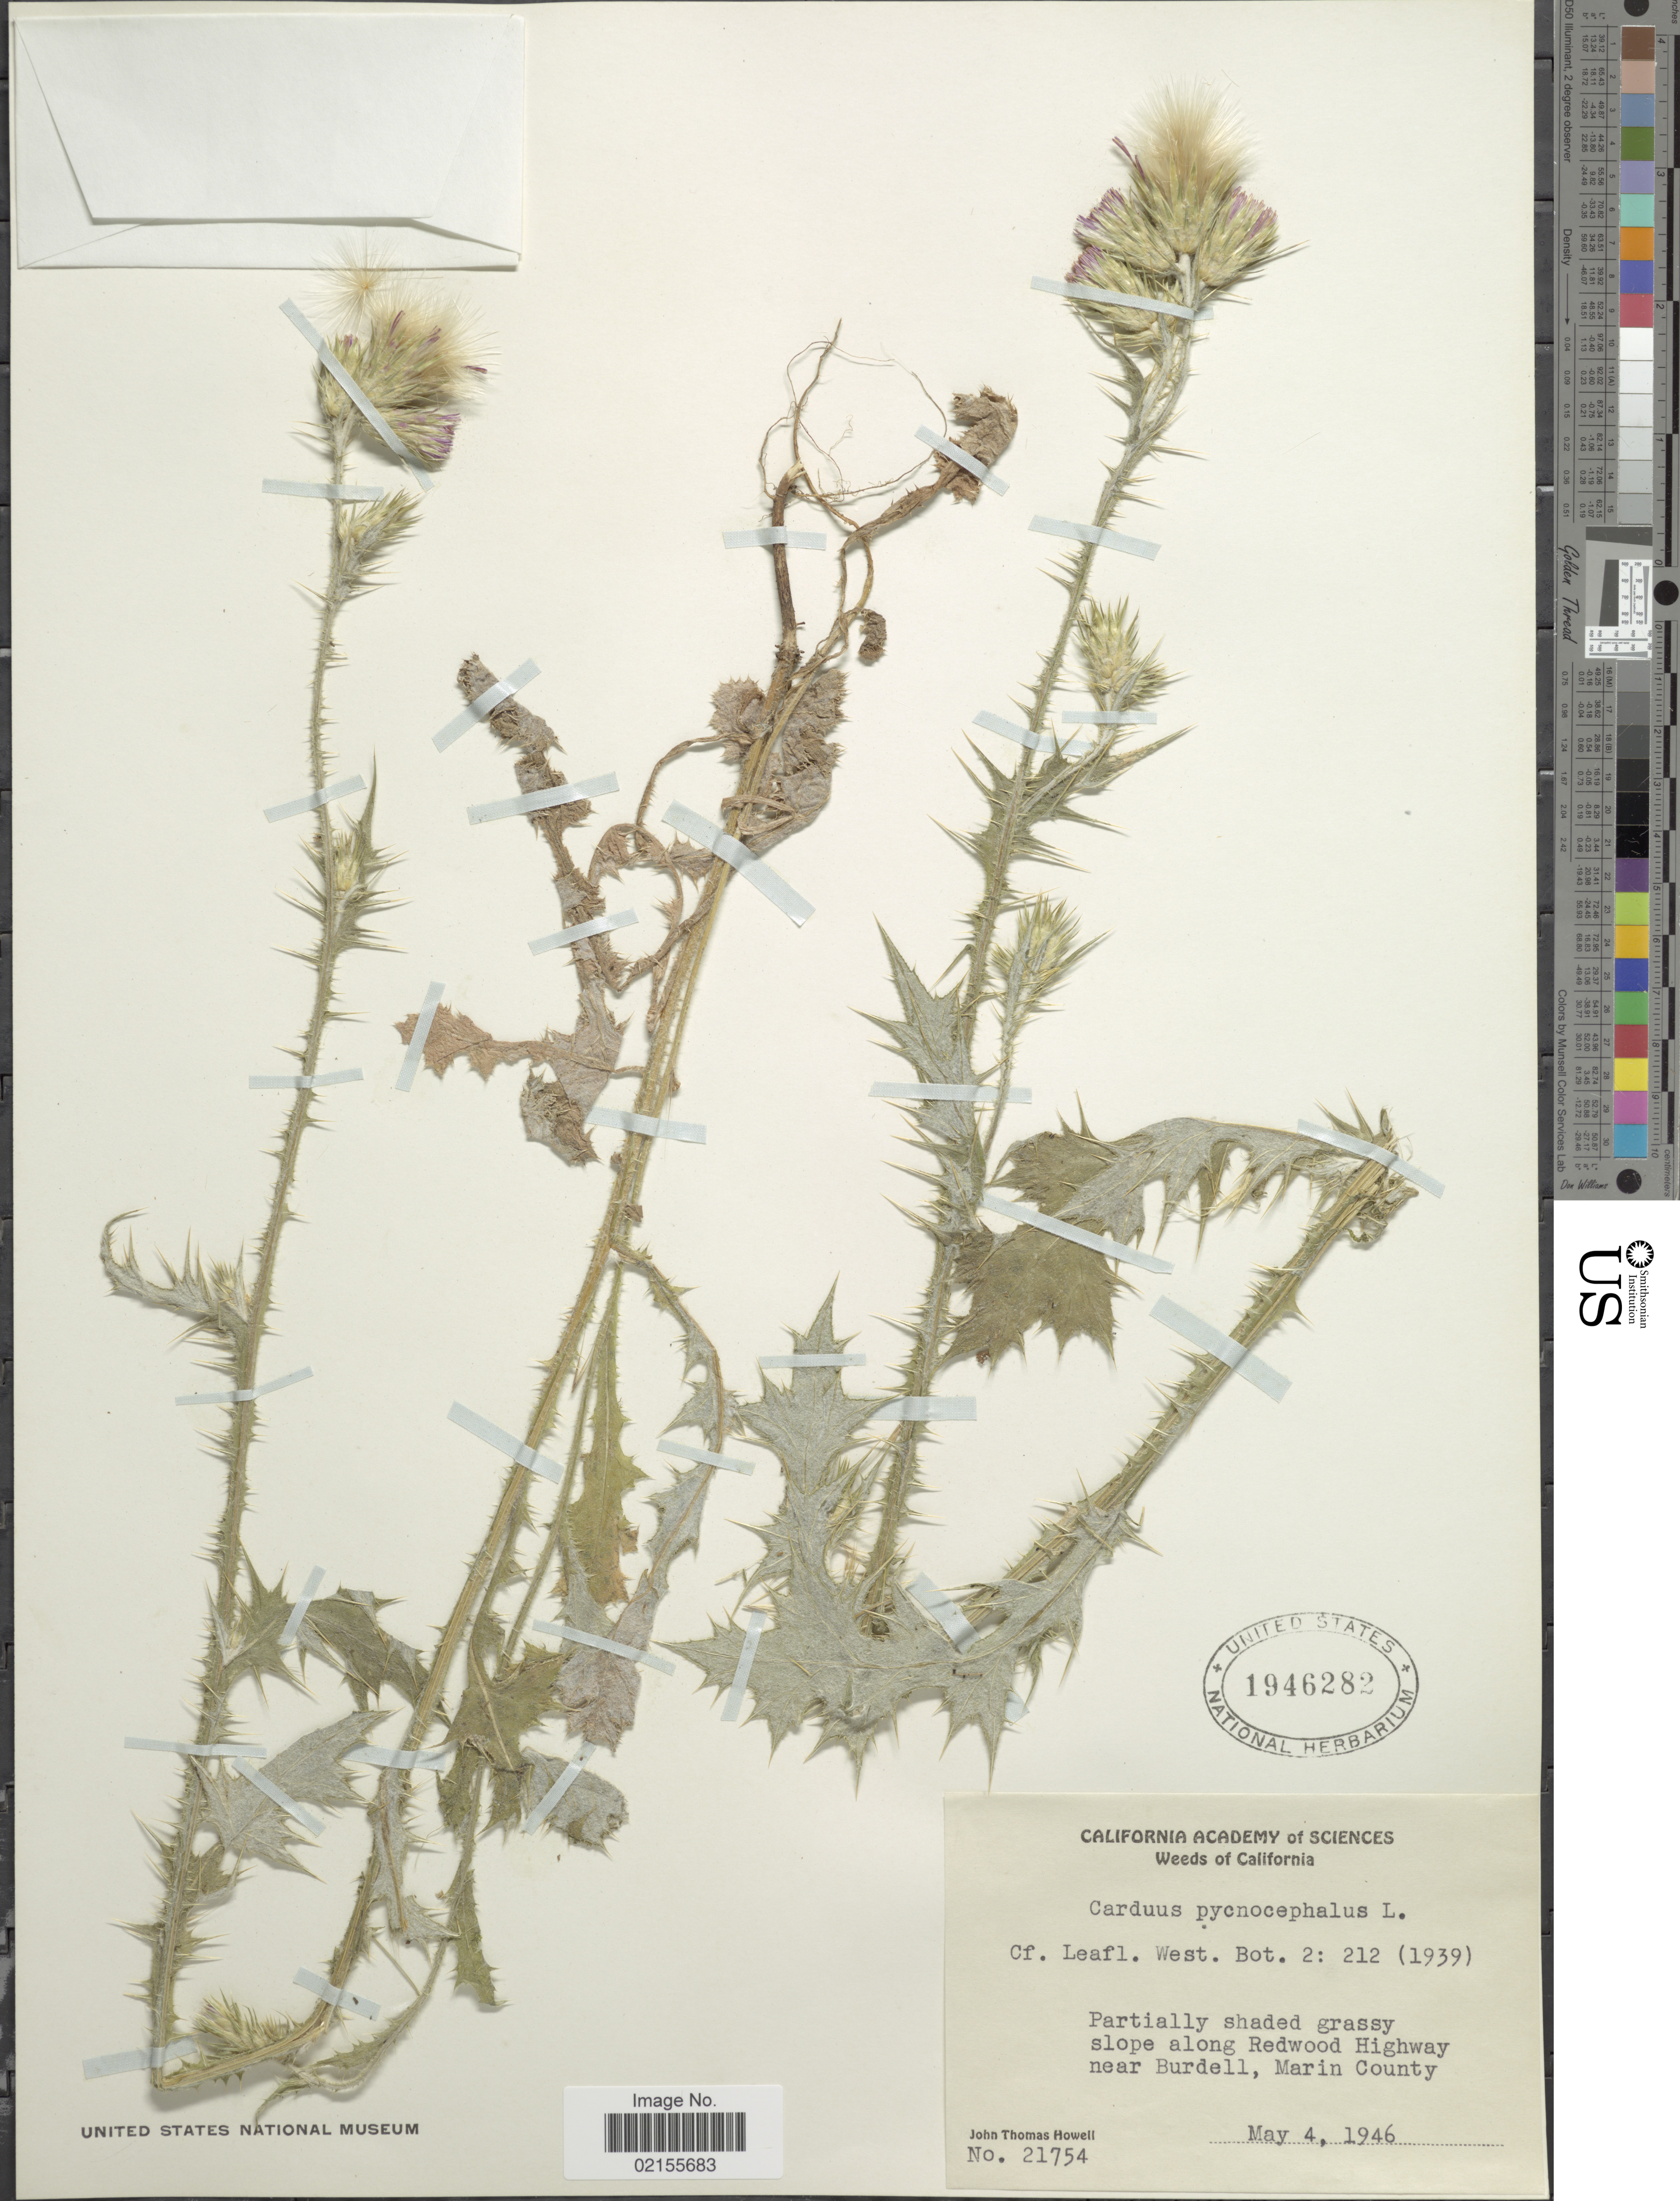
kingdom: Plantae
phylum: Tracheophyta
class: Magnoliopsida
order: Asterales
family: Asteraceae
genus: Carduus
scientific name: Carduus pycnocephalus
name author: L.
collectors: J. T. Howell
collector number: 21754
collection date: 1946-05-04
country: United States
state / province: California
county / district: Marin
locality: Partially shaded grassy slope along Redwood Highway near Burdell, Marin County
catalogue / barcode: US 1946282